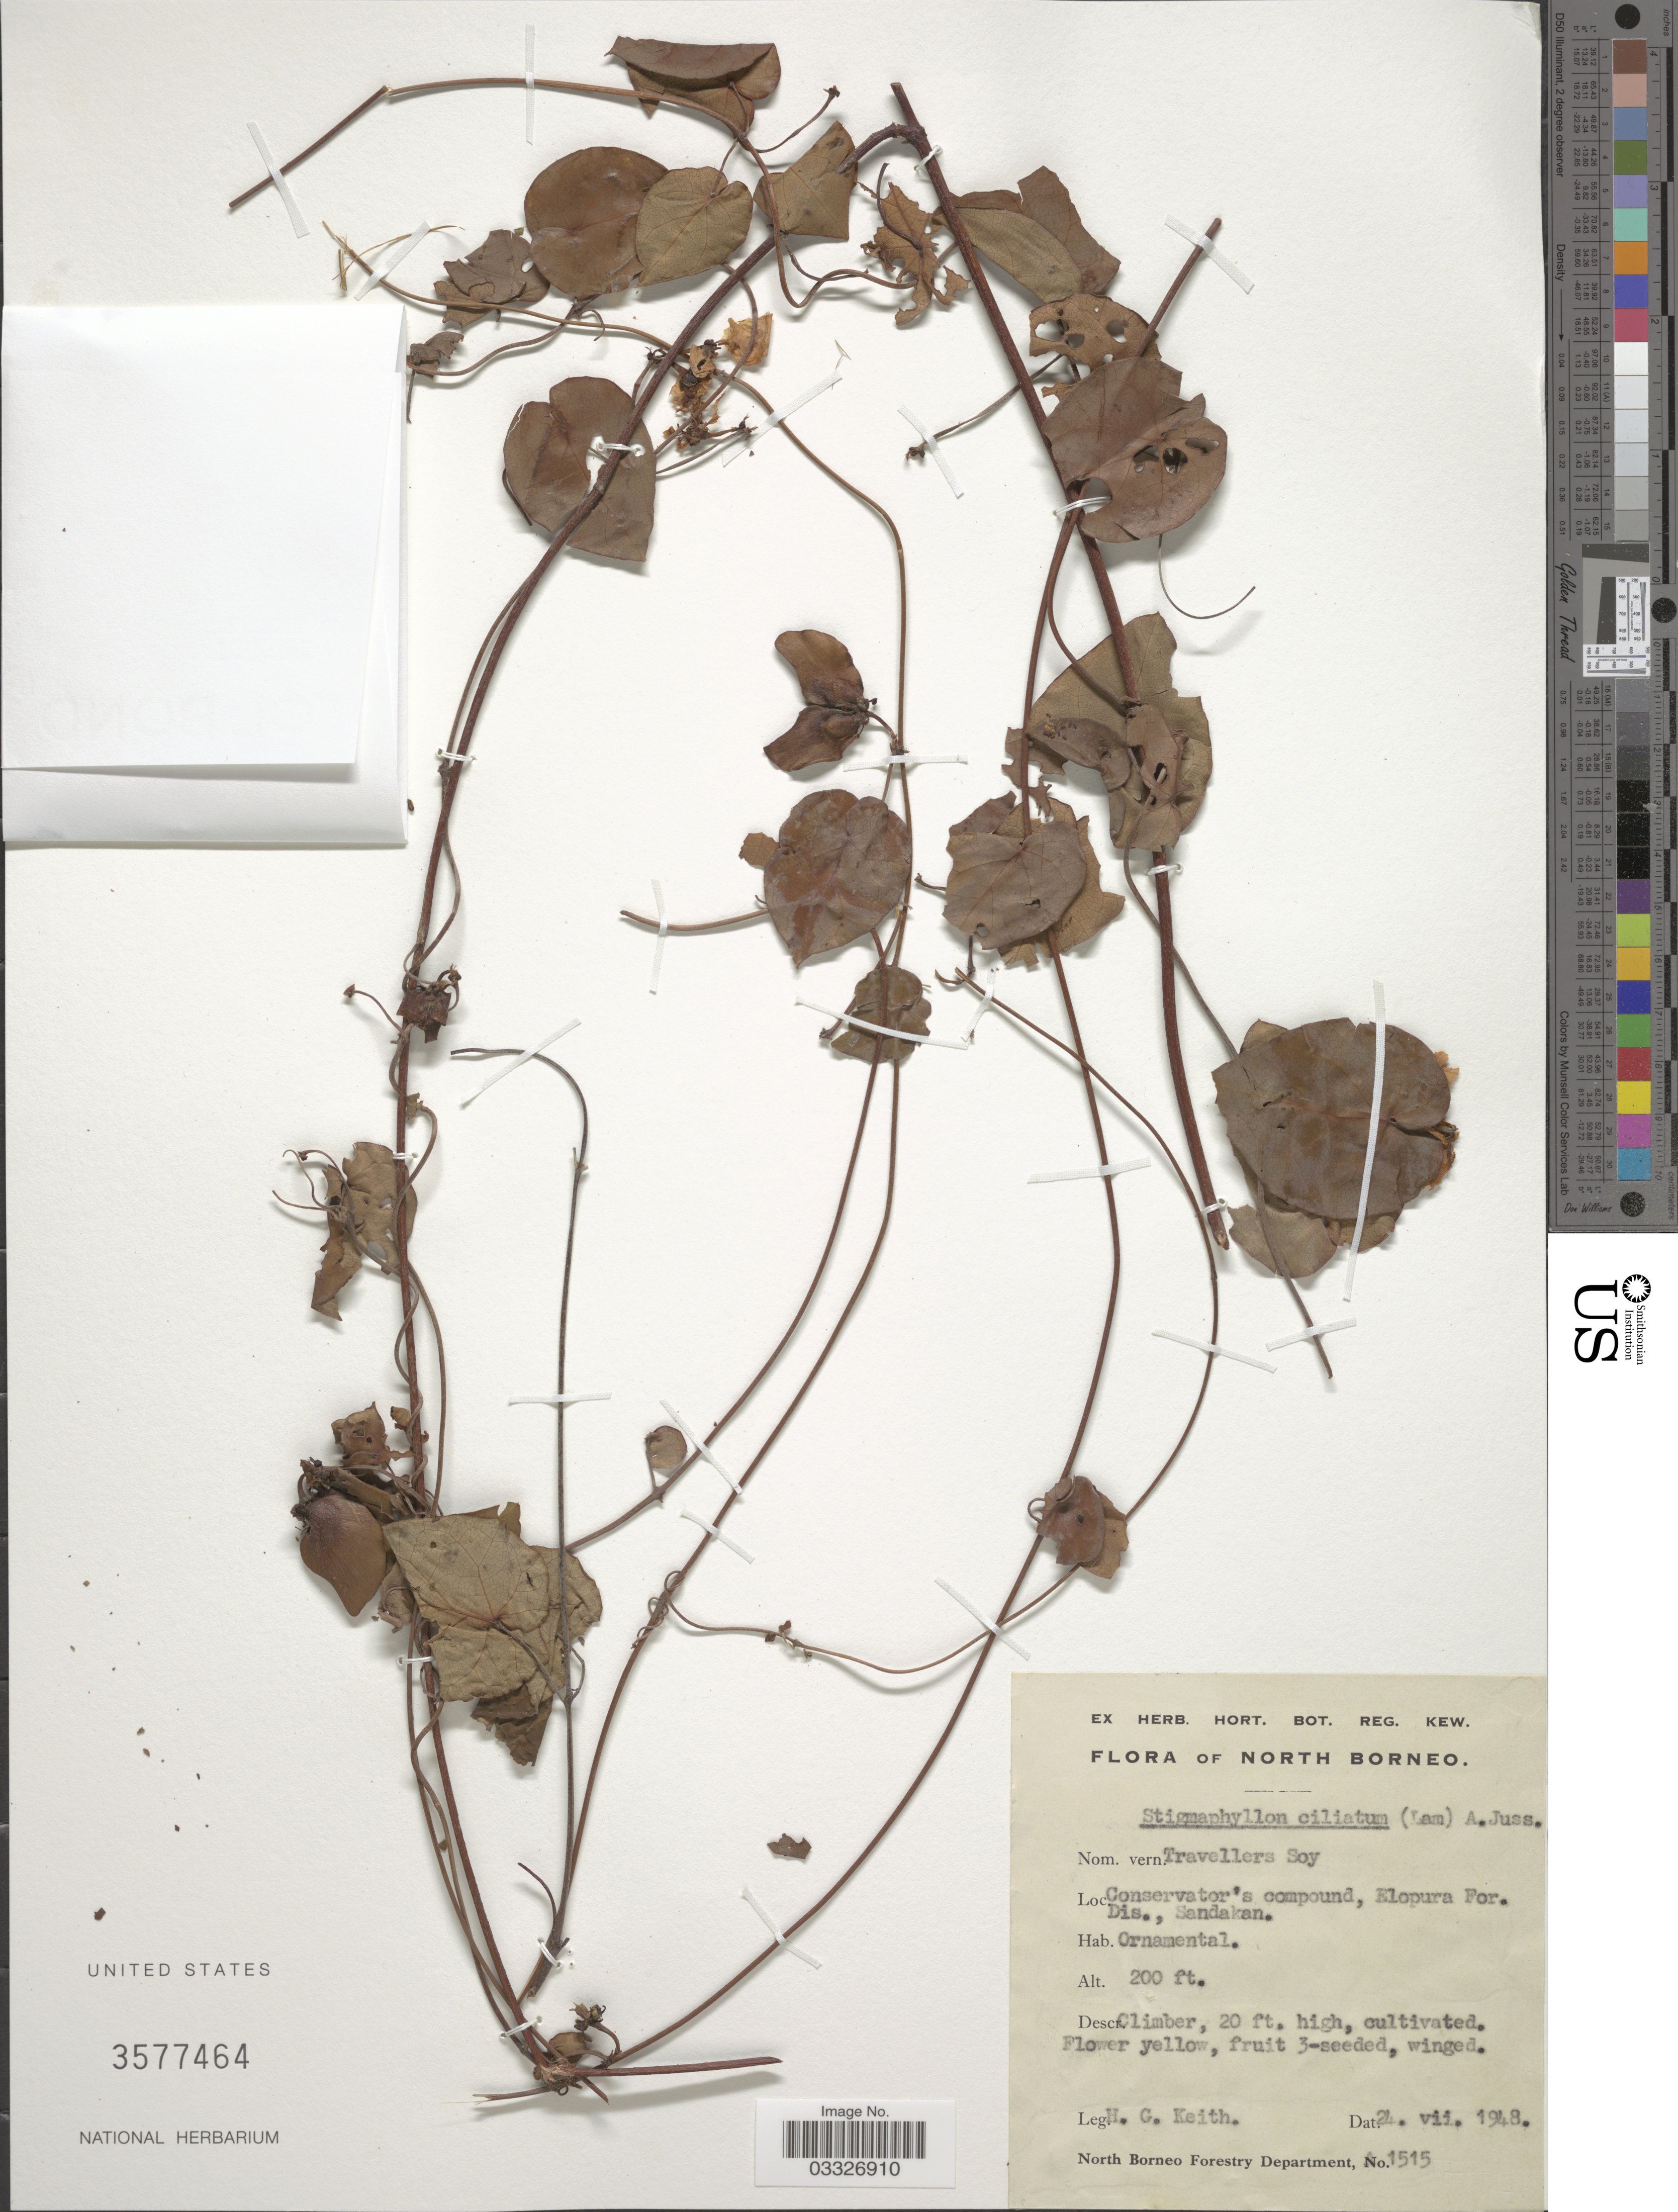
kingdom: Plantae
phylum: Tracheophyta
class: Magnoliopsida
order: Malpighiales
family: Malpighiaceae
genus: Stigmaphyllon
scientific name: Stigmaphyllon ciliatum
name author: (L.) A. Juss.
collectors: H. Keith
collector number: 1515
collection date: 1948-07-24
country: Malaysia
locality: North Borneo. Conservator's compound, Elopura For. Dis. Sandakan.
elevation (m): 61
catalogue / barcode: US 3577464